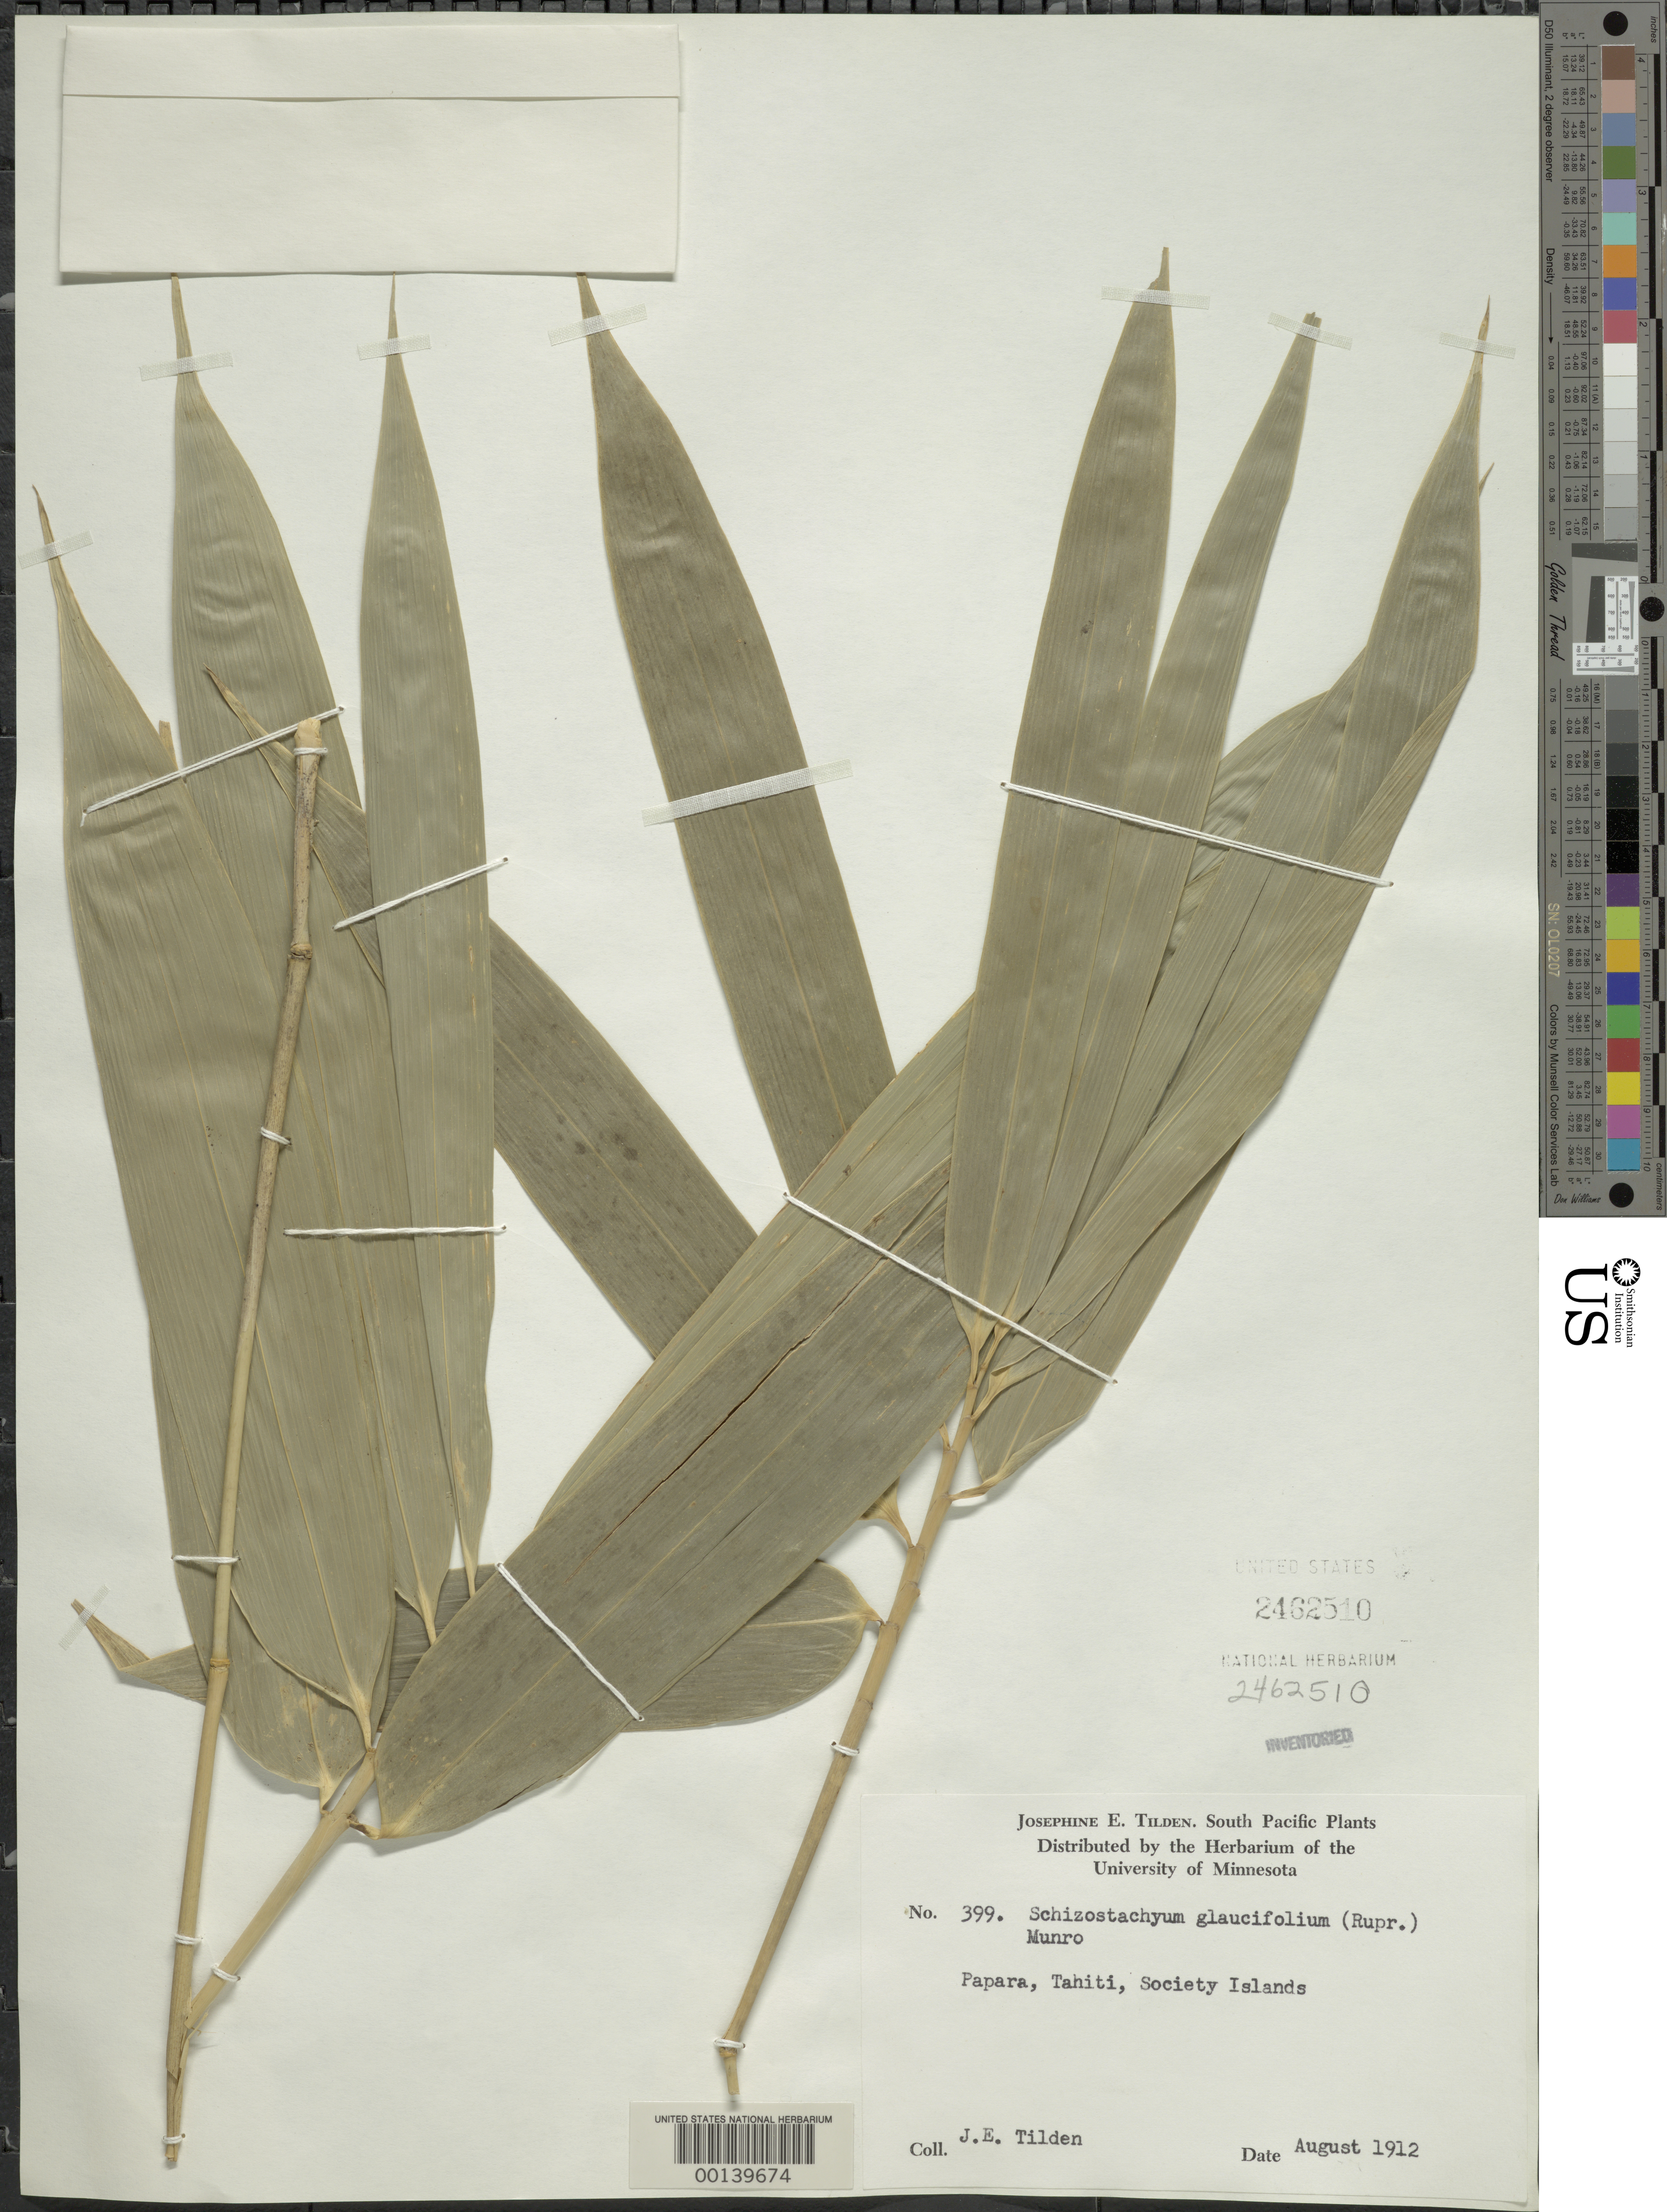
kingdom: Plantae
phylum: Tracheophyta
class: Liliopsida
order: Poales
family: Poaceae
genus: Schizostachyum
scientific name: Schizostachyum glaucifolium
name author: (Rupr.) Munro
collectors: J. E. Tilden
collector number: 399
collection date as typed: Aug 1912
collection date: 1912-08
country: French Polynesia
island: Tahiti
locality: Tahiti, papara [Society Is.]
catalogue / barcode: US 2462510